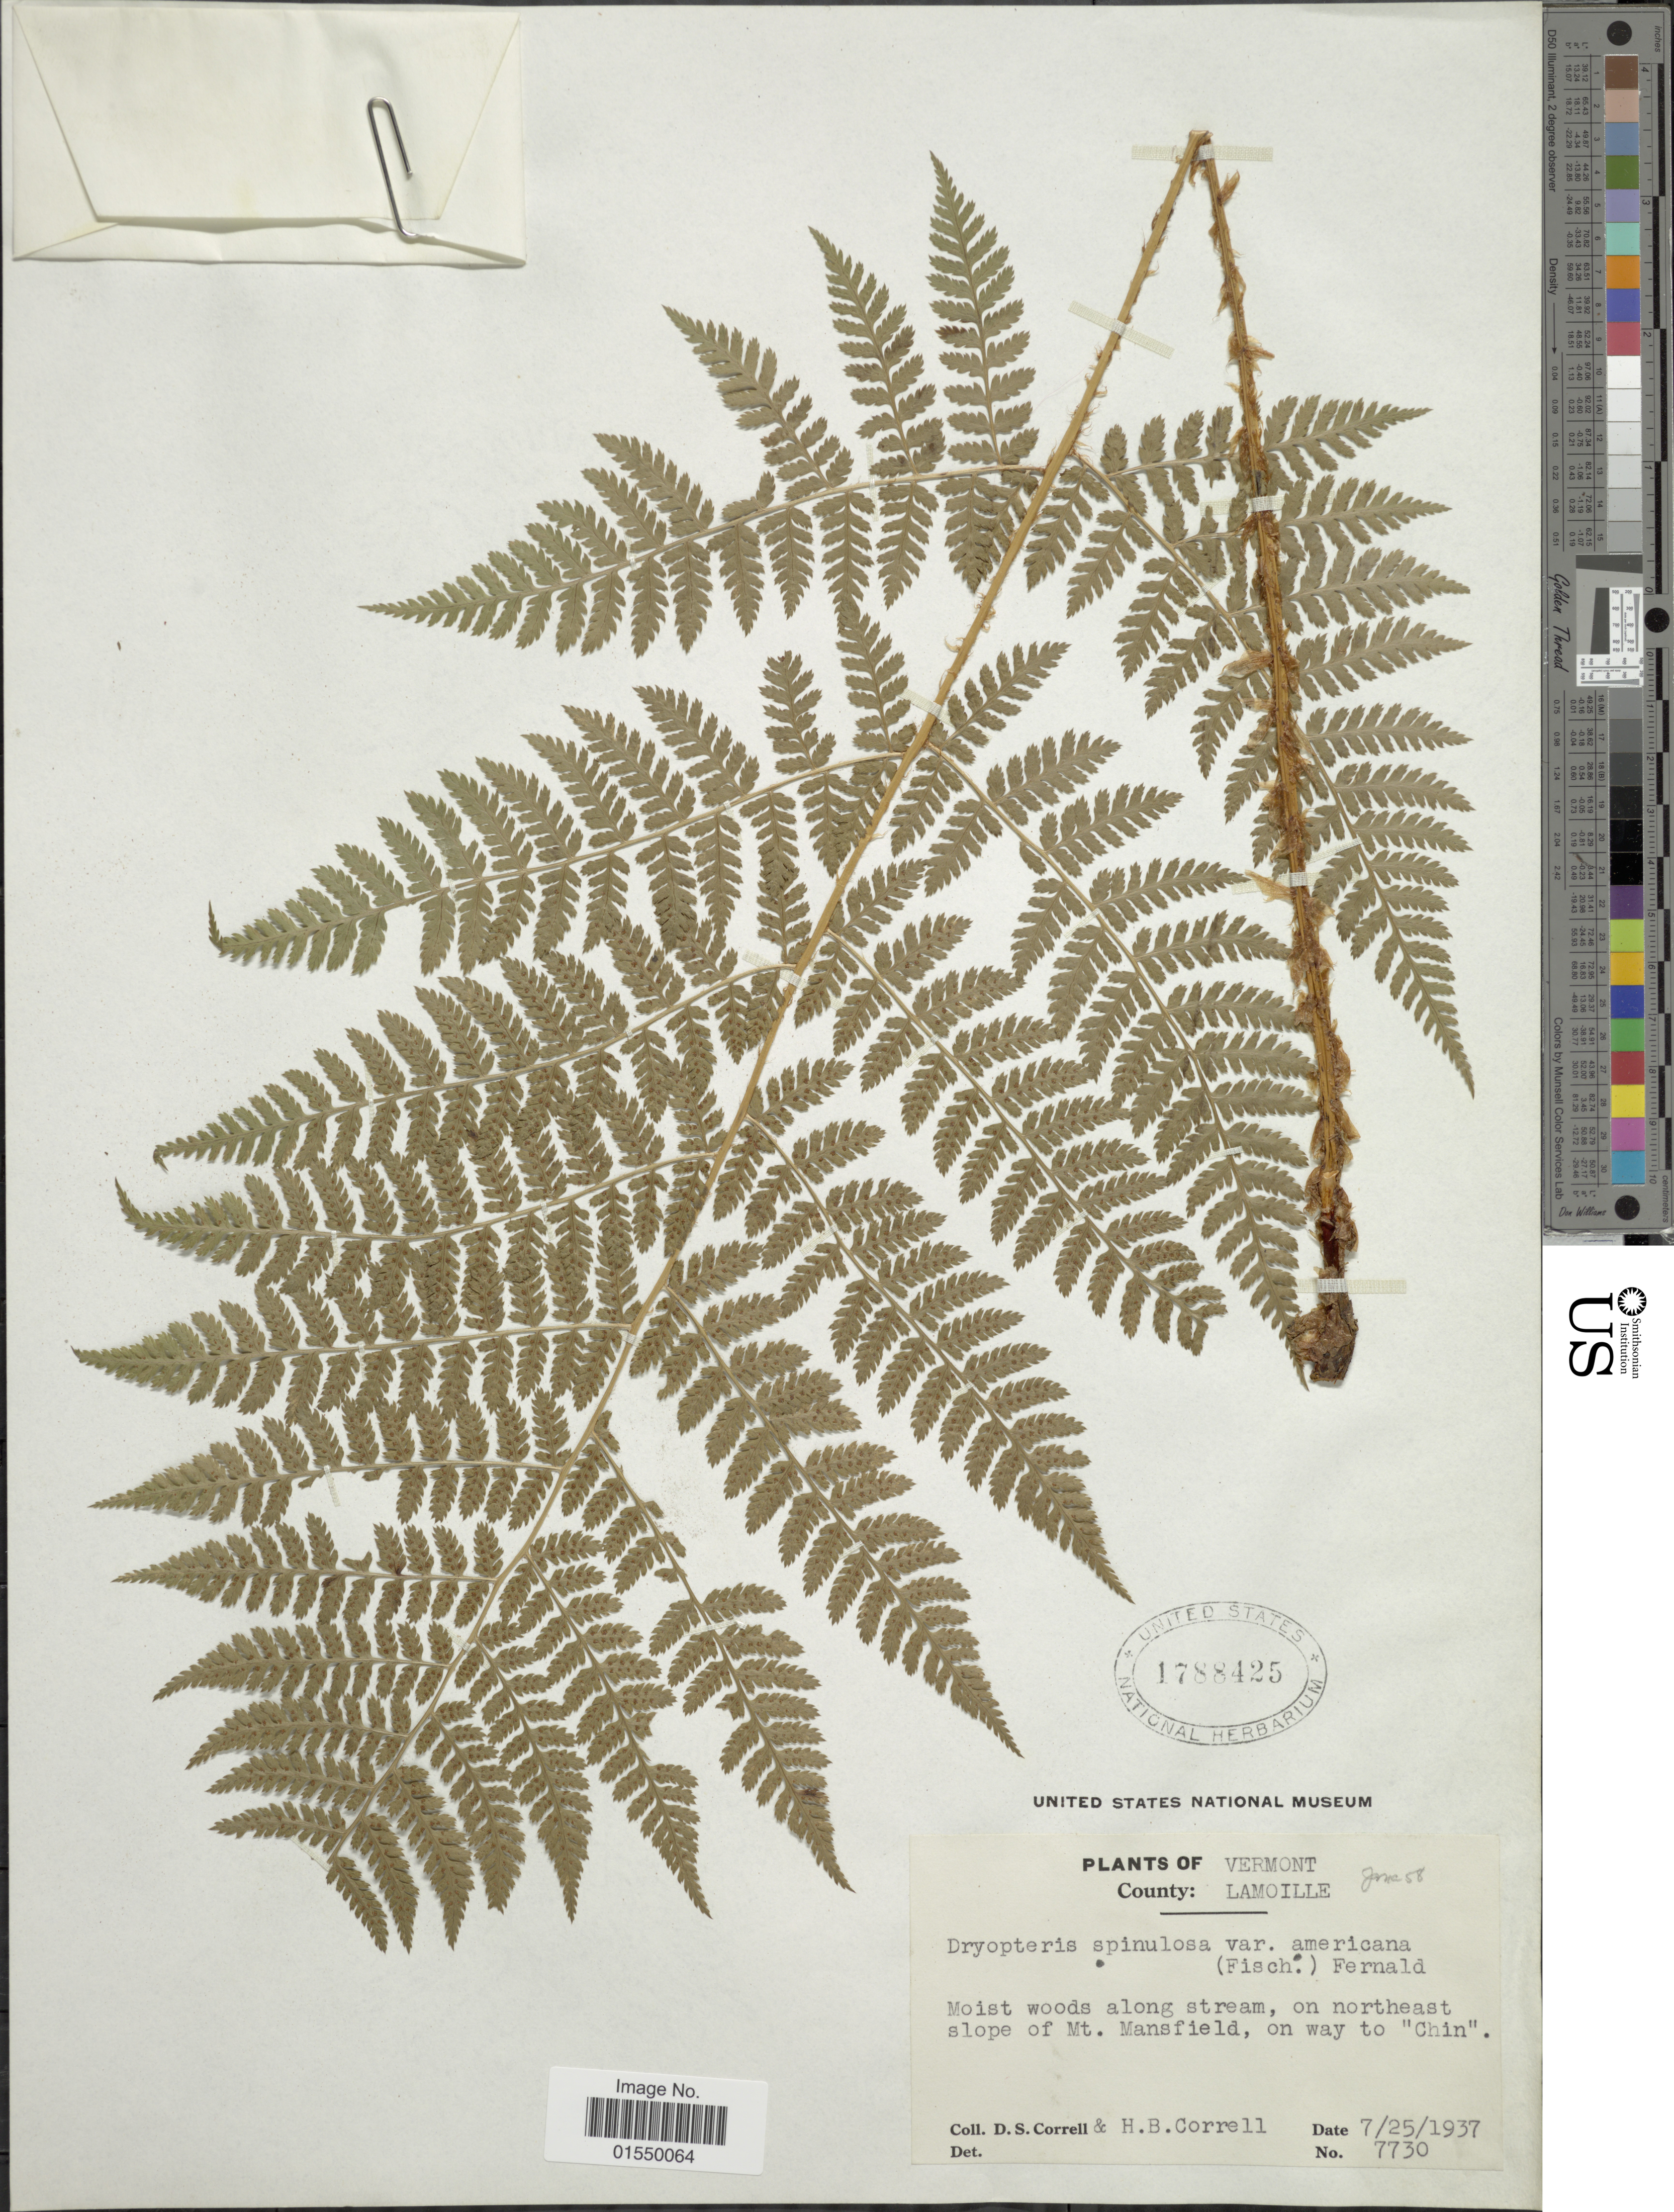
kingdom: Plantae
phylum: Tracheophyta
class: Polypodiopsida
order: Polypodiales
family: Dryopteridaceae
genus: Dryopteris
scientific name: Dryopteris campyloptera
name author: Clarkson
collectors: D. S. Correll & H. Correll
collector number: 7730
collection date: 1937-07-25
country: United States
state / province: Vermont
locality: County Lamoille, on northeast slope of Mt. Mansfield, on way to Chin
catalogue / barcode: US 1788425